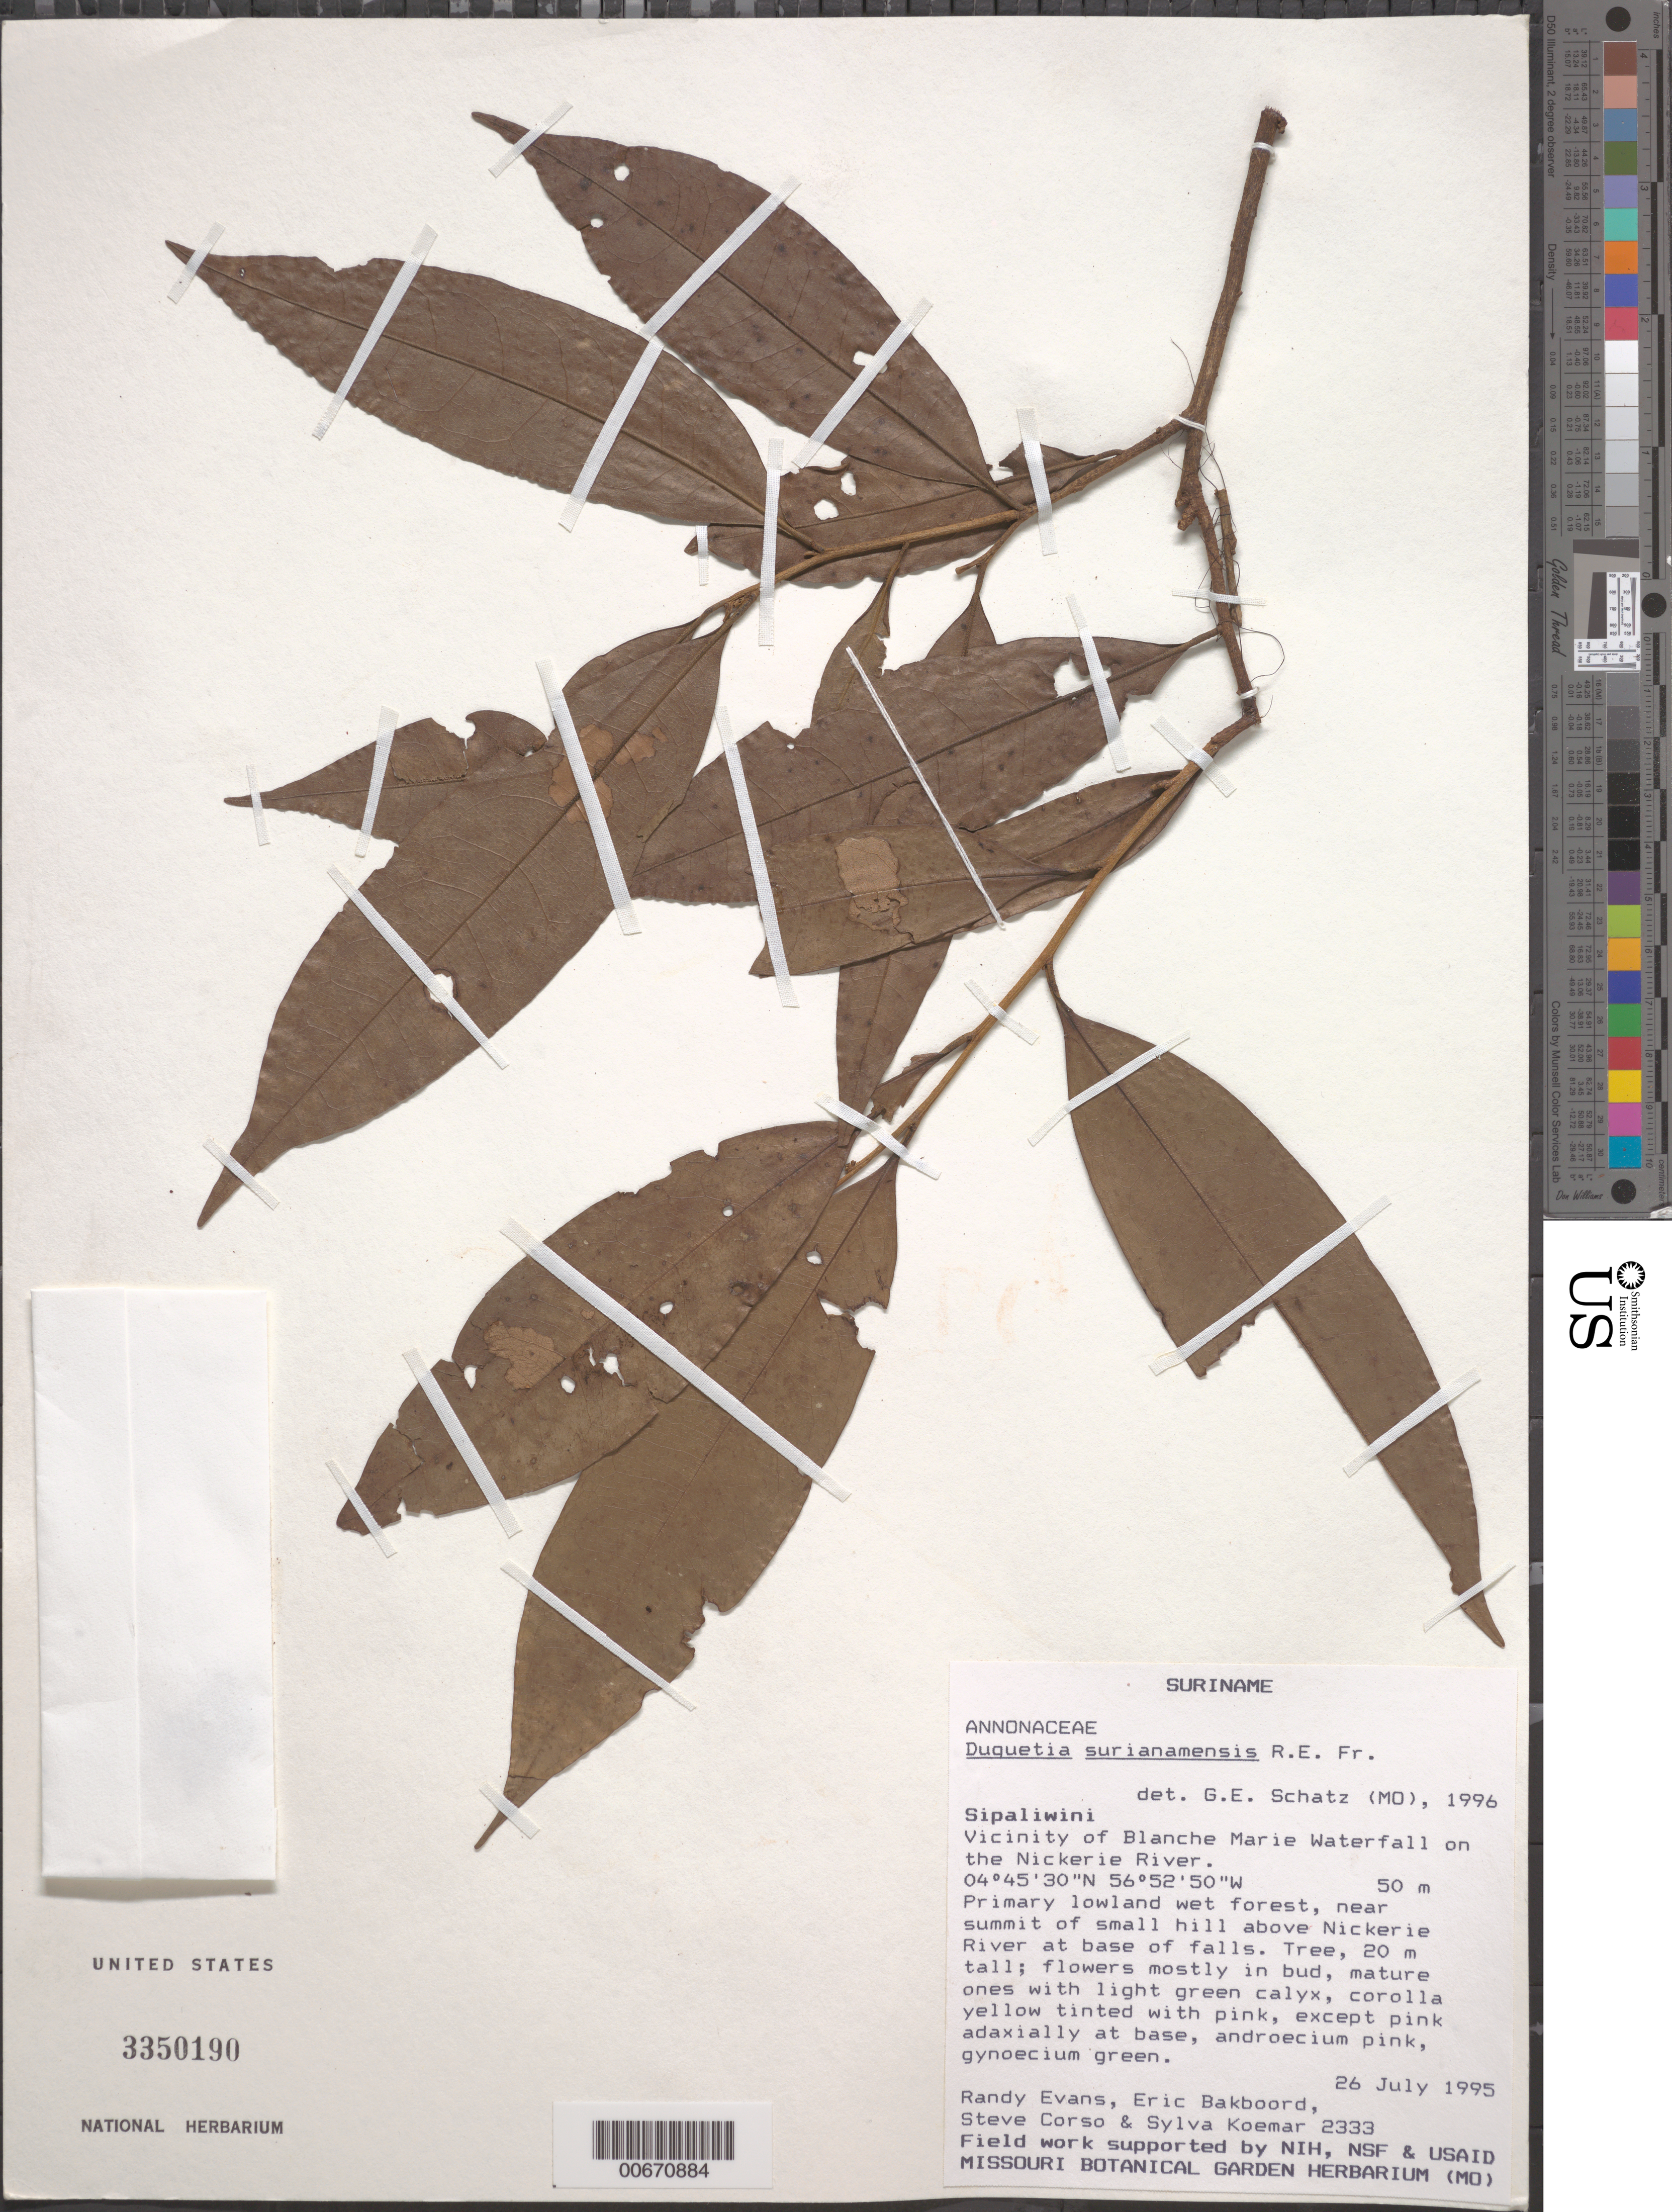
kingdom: Plantae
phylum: Tracheophyta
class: Magnoliopsida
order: Magnoliales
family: Annonaceae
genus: Duguetia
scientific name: Duguetia surinamensis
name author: R.E. Fr.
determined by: Schatz, George E.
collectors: R. Evans, E. Bakboord, S. Corso & S. Koemar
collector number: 2333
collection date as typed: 26-Jul-95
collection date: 1995-07-26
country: Suriname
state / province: Sipaliwini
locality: Blanche Marie Waterfall, vic., on Nickerie R.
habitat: Primary lowland wet forest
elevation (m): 50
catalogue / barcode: US 3350190